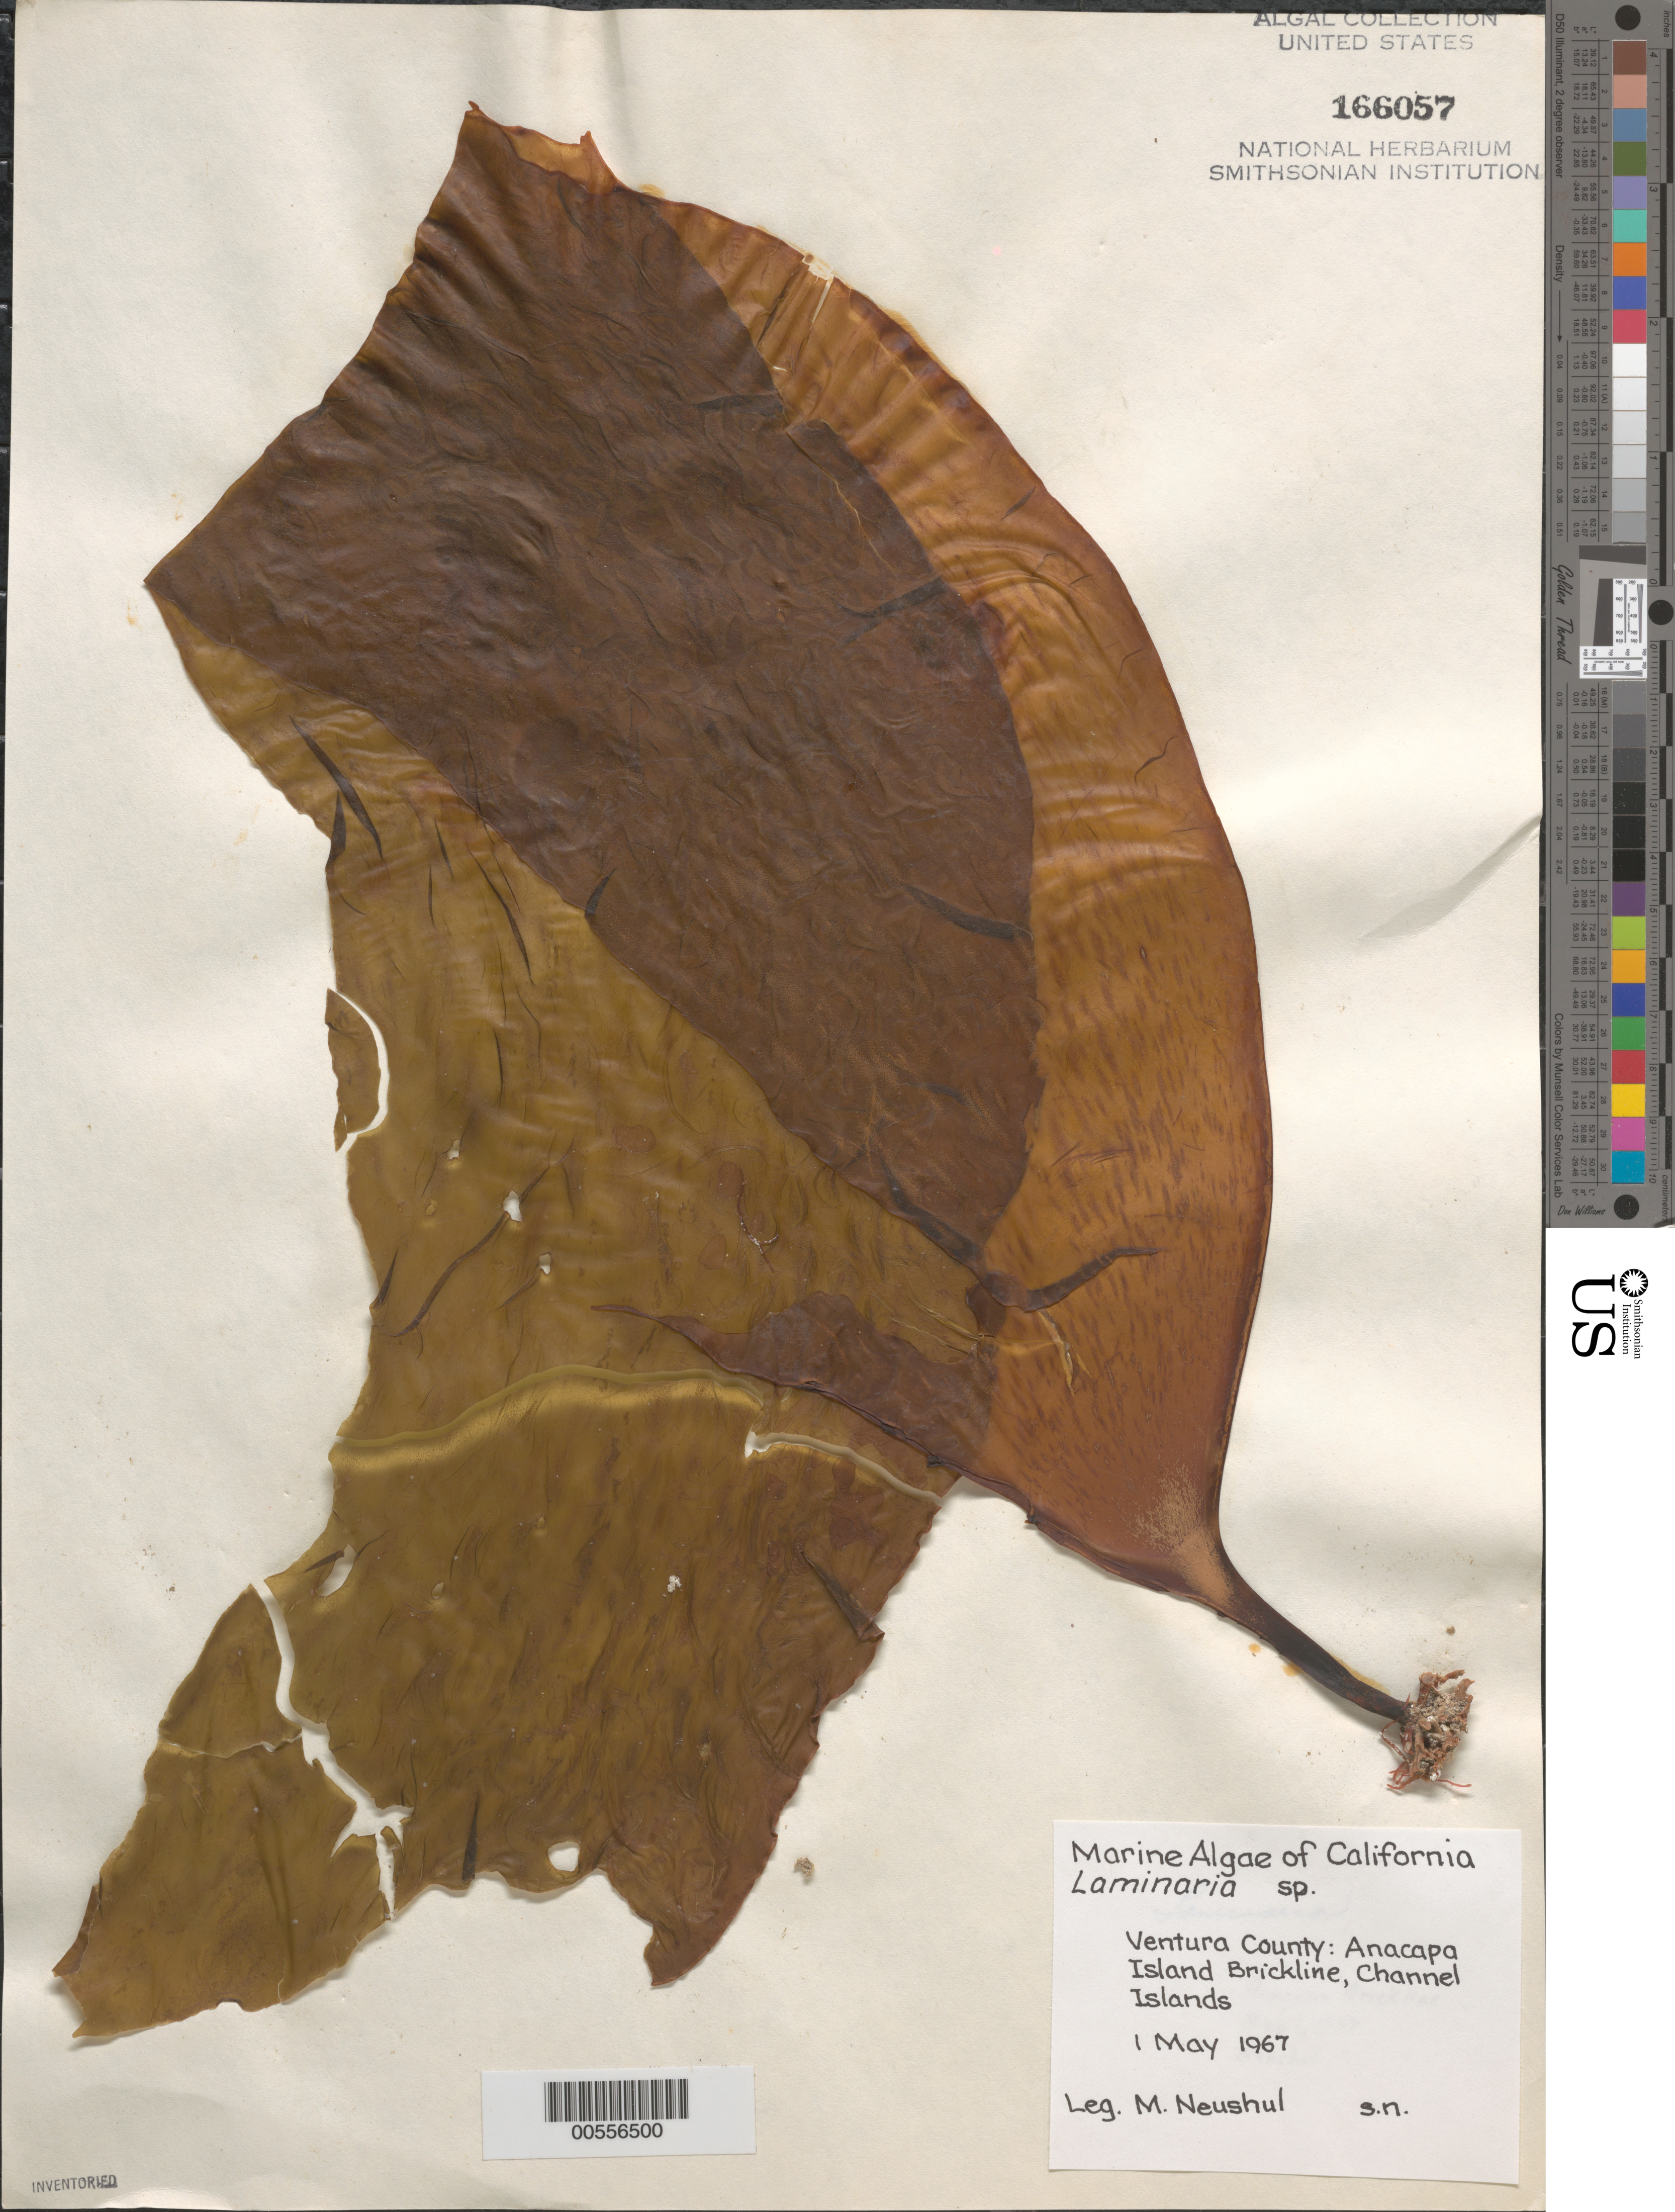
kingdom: Chromista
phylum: Ochrophyta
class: Phaeophyceae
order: Laminariales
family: Laminariaceae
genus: Laminaria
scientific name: Laminaria sp.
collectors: M. Neushul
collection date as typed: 01 May 1967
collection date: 1967-05-01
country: United States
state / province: California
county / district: Ventura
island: Anacapa Island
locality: Brickline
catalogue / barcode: US 166057